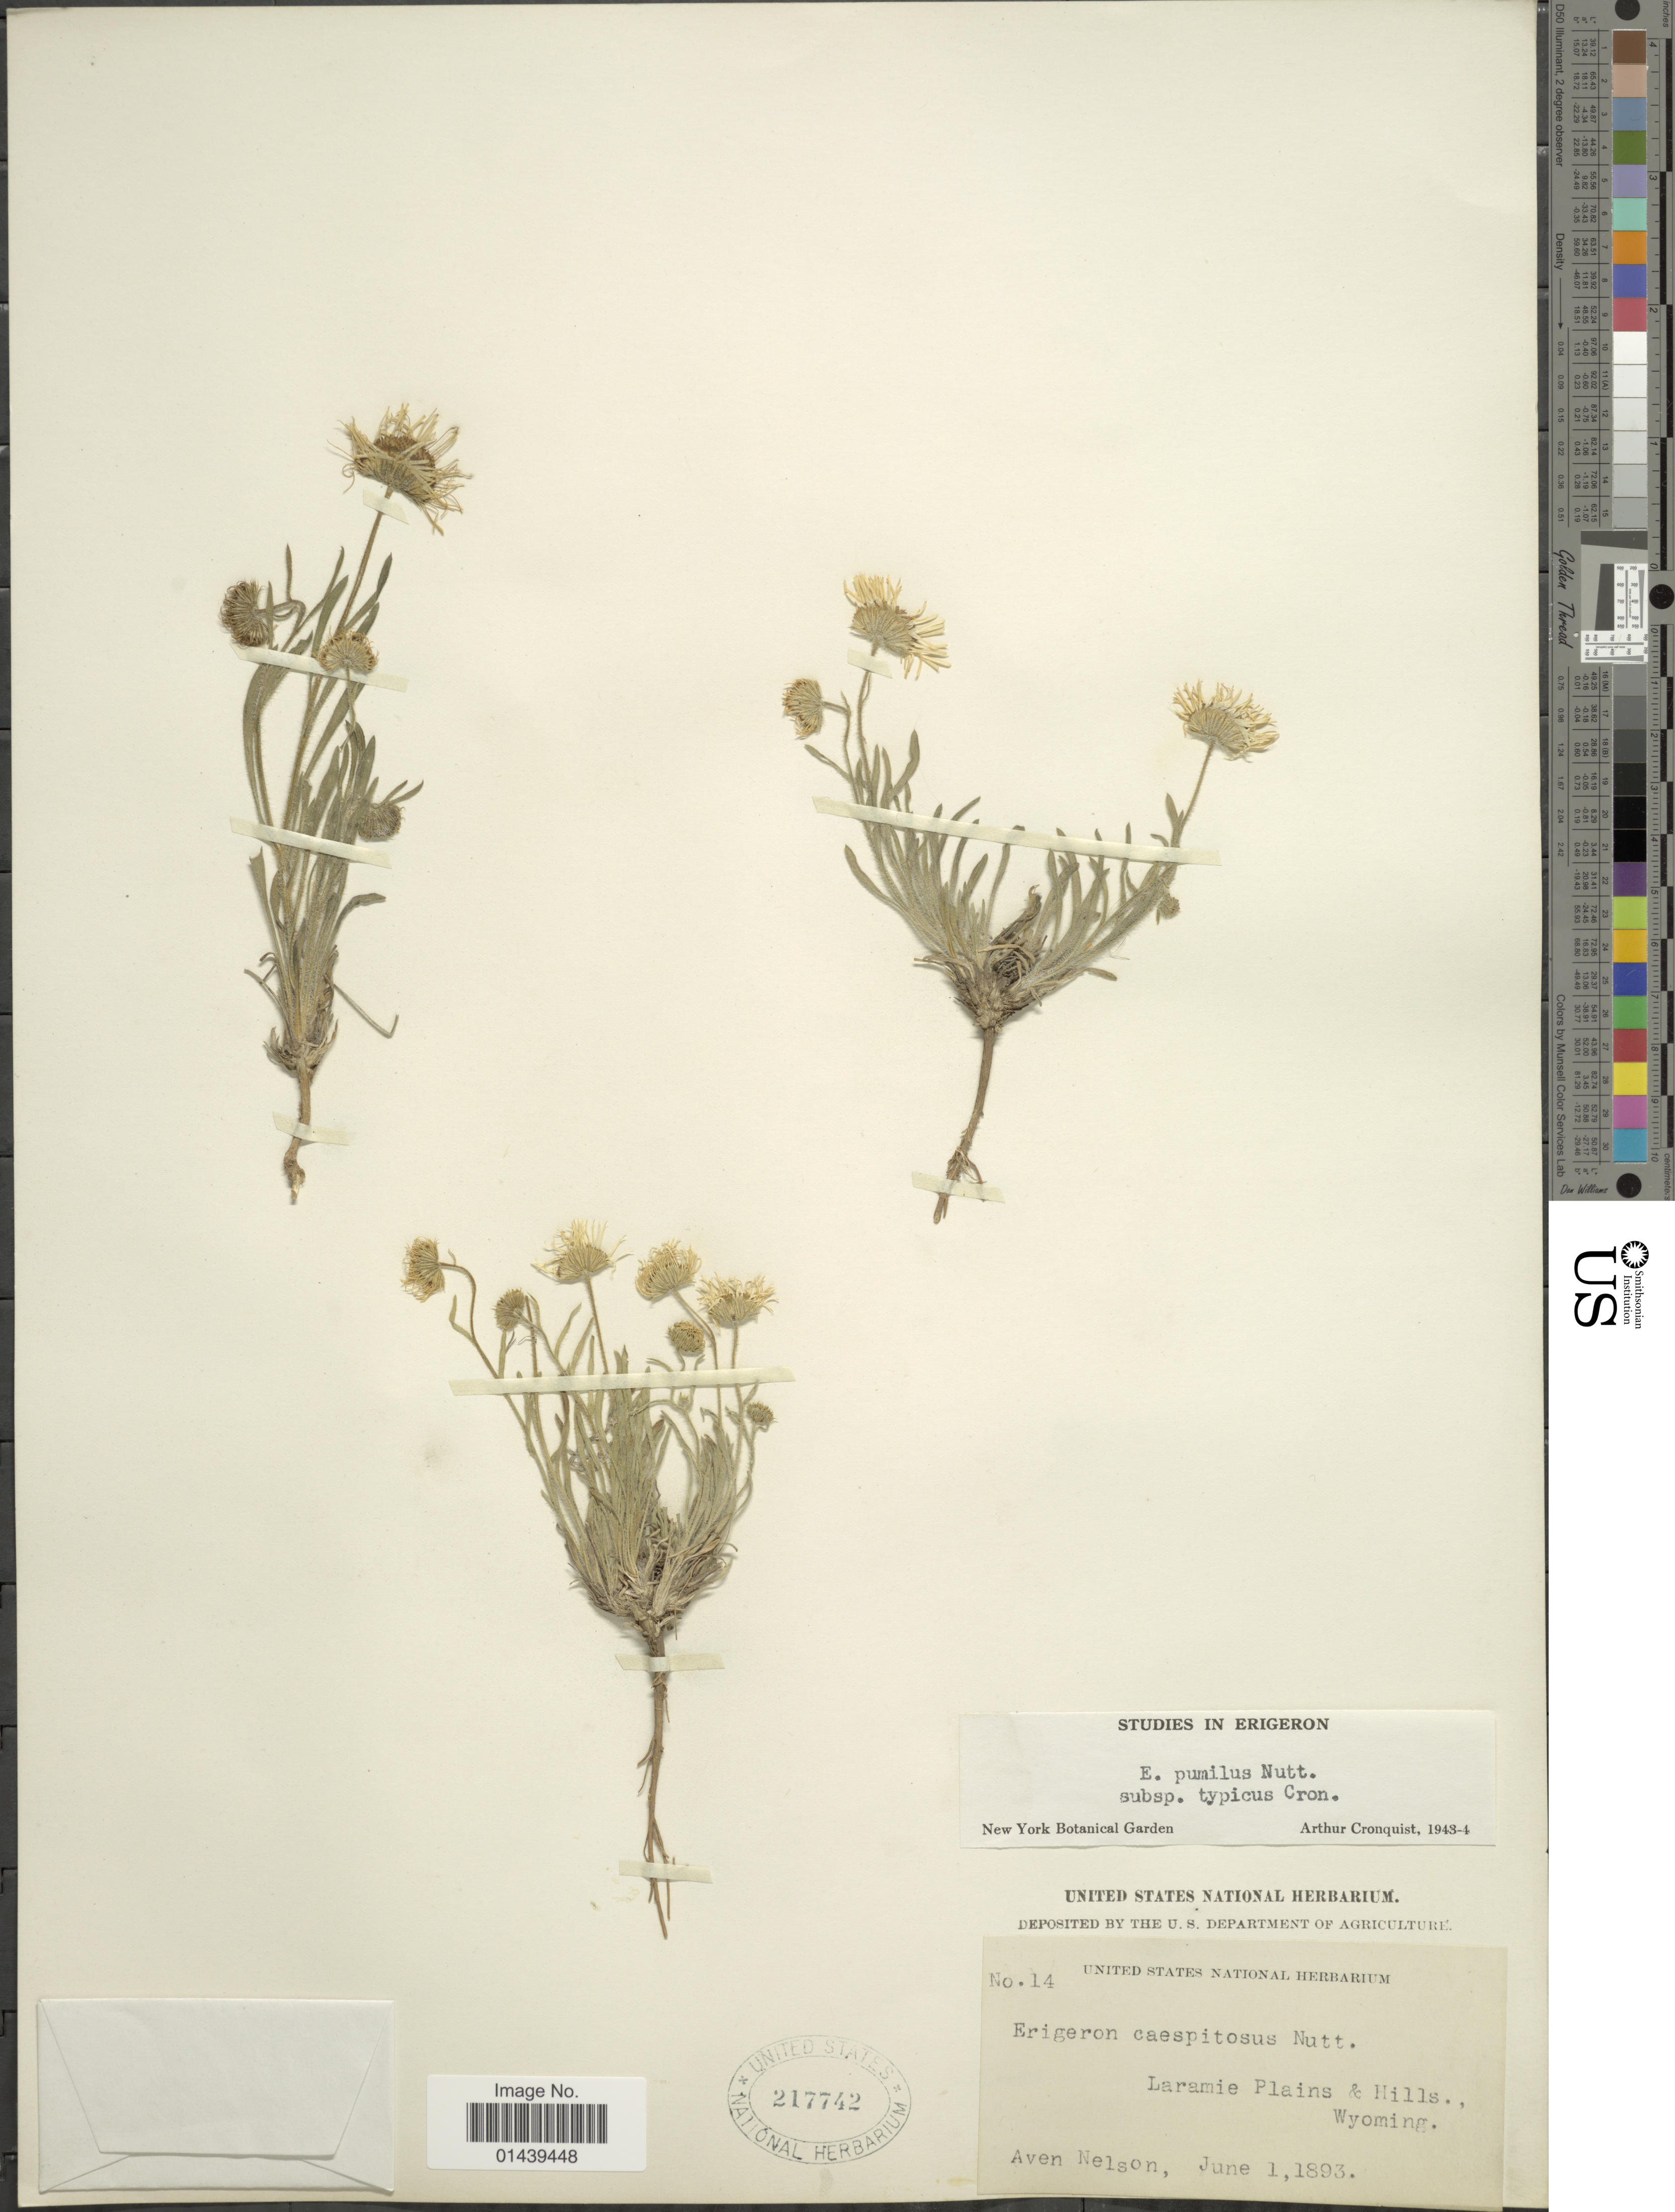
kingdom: Plantae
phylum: Tracheophyta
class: Magnoliopsida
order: Asterales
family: Asteraceae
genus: Erigeron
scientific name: Erigeron pumilus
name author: Nutt.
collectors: A. Nelson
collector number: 14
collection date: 1893-06-01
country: United States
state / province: Wyoming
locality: Laramie Plains & Hills.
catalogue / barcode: US 217742